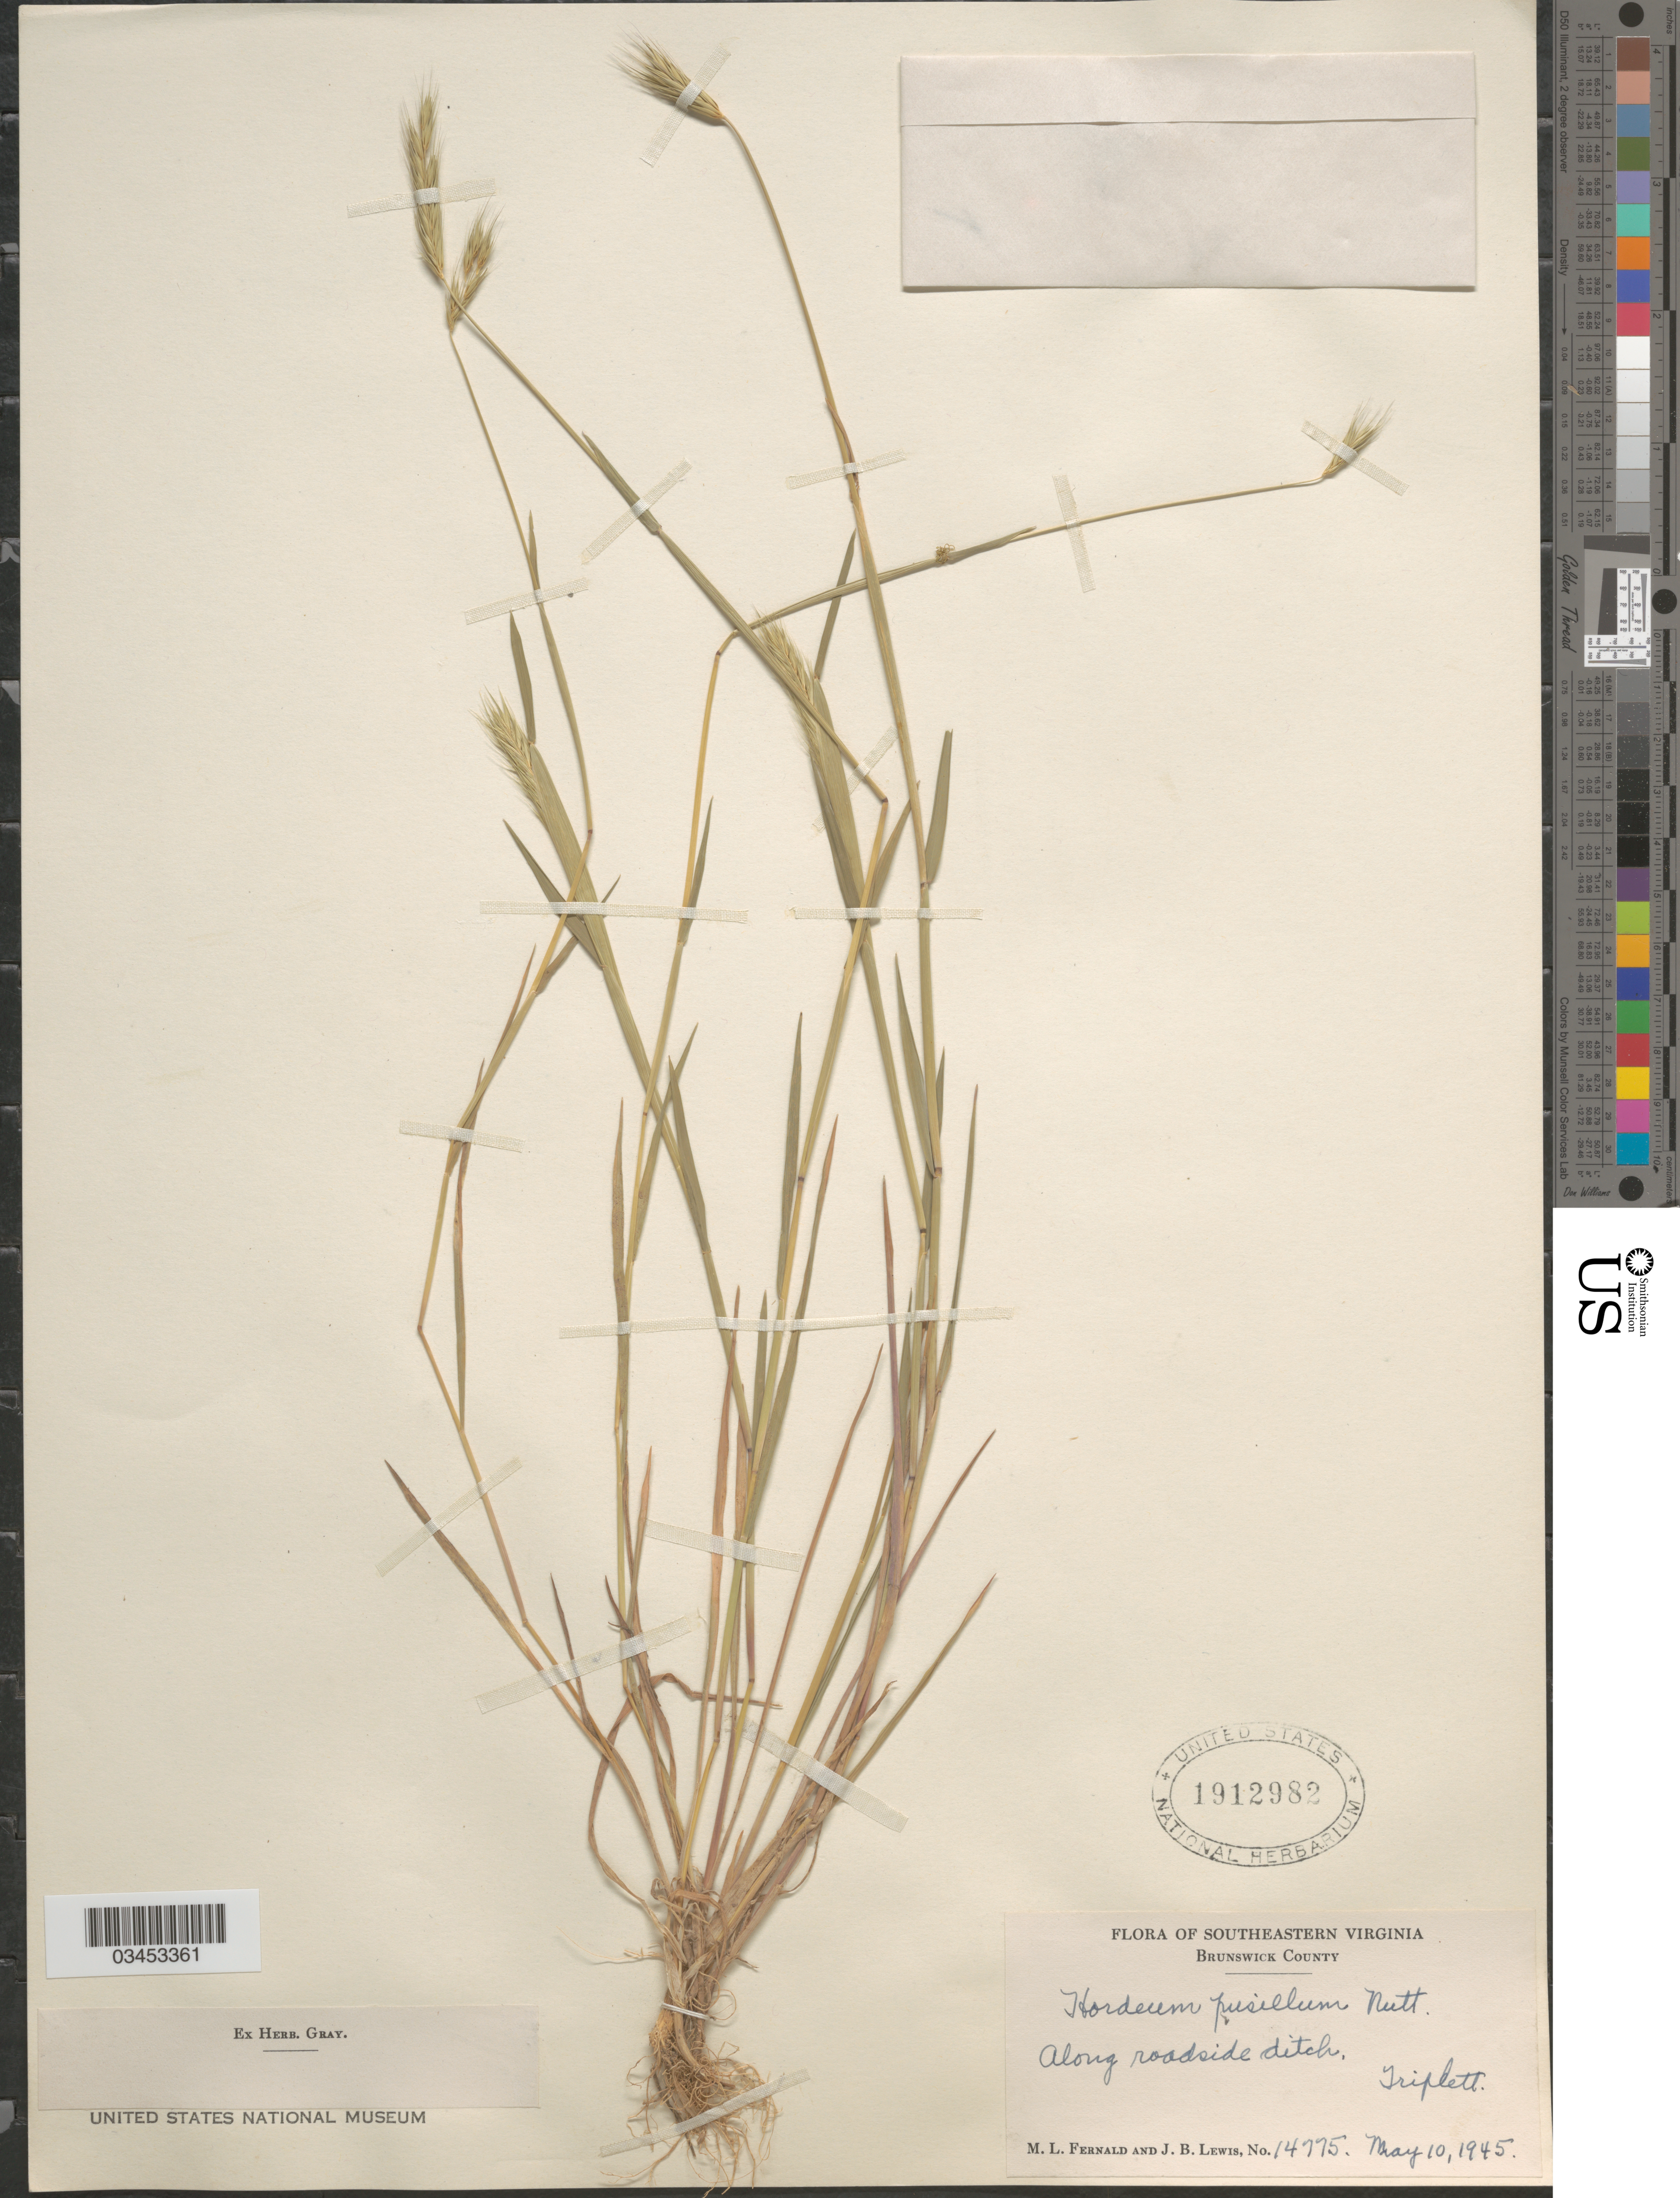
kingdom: Plantae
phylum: Tracheophyta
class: Liliopsida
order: Poales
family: Poaceae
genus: Hordeum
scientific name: Hordeum pusillum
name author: Nutt.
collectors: M. L. Fernald & J. B. Lewis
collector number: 14775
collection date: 1945-05-10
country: United States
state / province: Virginia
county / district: Brunswick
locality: Southeastern Virginia. Brunswick County.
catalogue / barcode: US 1912982